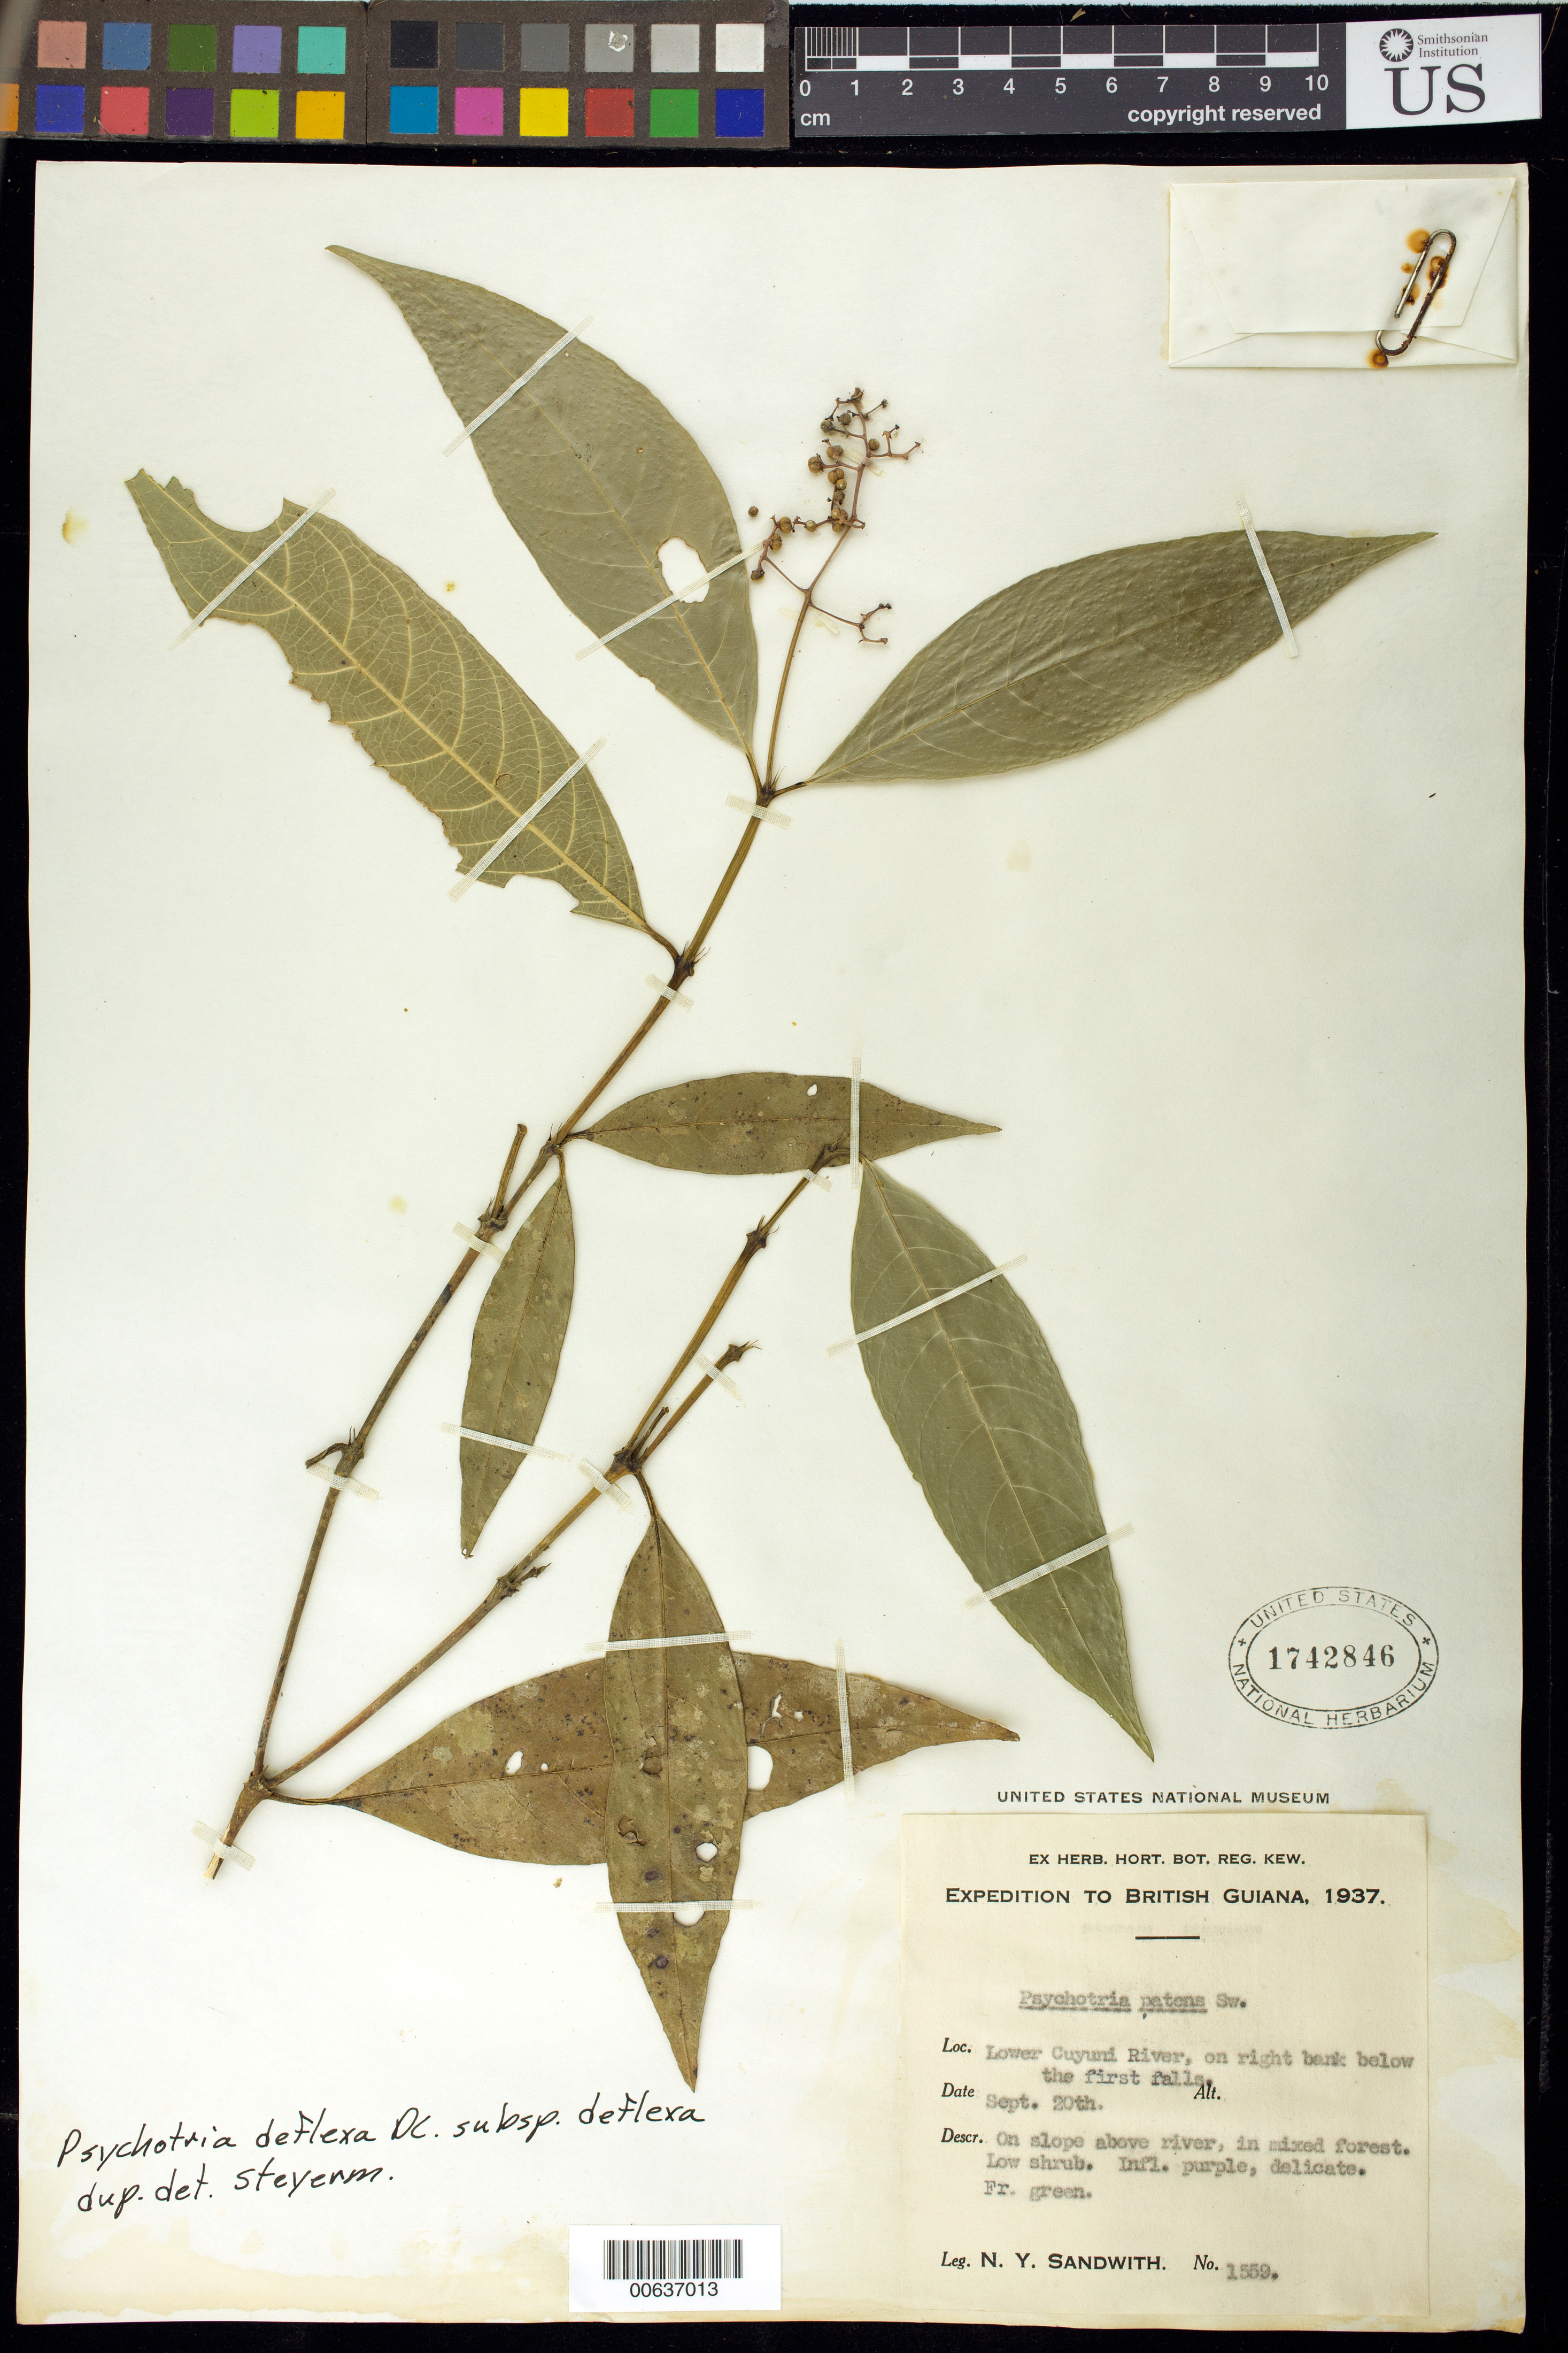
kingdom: Plantae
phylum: Tracheophyta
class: Magnoliopsida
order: Gentianales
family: Rubiaceae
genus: Palicourea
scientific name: Palicourea deflexa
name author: (DC.) Borhidi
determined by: Kirkbride, J. H., Jr.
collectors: N. Y. Sandwith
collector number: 1559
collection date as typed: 20-Sep-37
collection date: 1937-09-20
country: Guyana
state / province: Cuyuni-Mazaruni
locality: Cuyuni R., lower, right bank below first falls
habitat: Slope above river, in mixed forest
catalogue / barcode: US 1742846